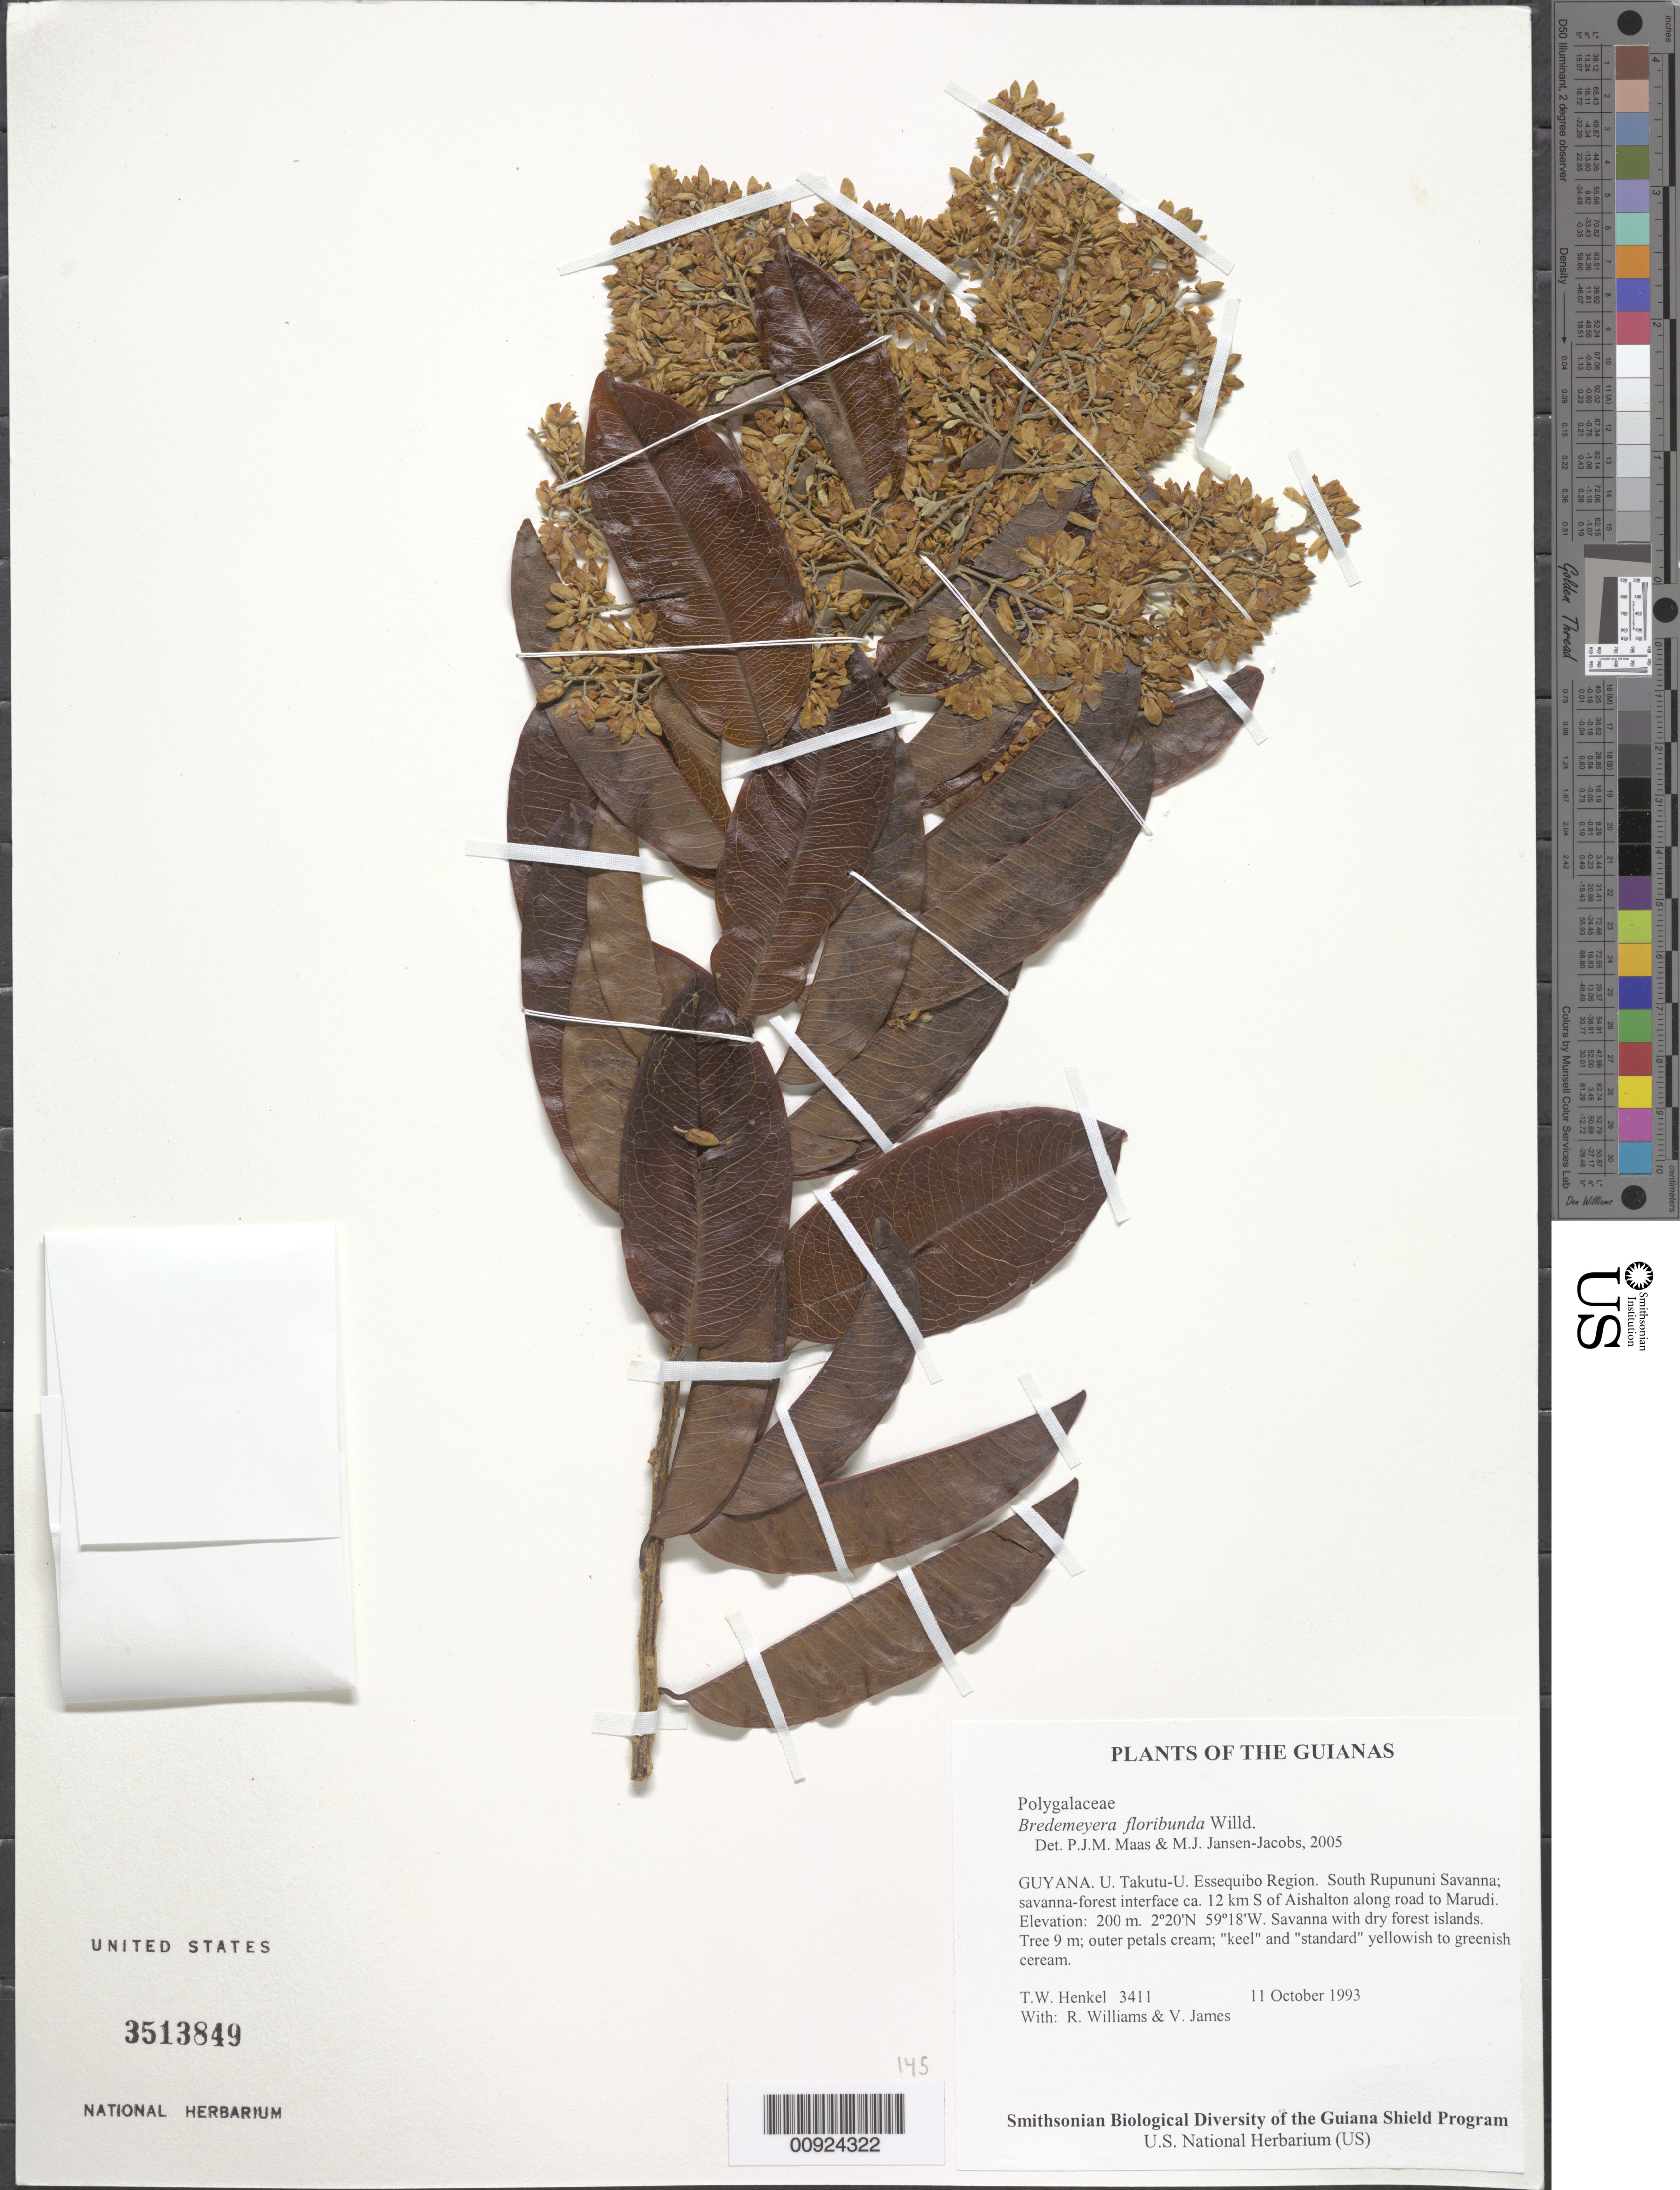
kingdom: Plantae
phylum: Tracheophyta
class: Magnoliopsida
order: Fabales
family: Polygalaceae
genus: Bredemeyera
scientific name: Bredemeyera floribunda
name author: Willd.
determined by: Maas, P. J.; Jansen-Jacobs, M. J.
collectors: T. Henkel, R. Williams & V. James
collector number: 3411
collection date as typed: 11 October 1993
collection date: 1993-10-11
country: Guyana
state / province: U. Takutu-U. Essequibo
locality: South Rupununi Savanna; savanna-forest interface ca. 12 km S of Aishalton along road to Marudi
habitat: Savanna with dry forest islands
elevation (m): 200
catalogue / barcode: US 3513849